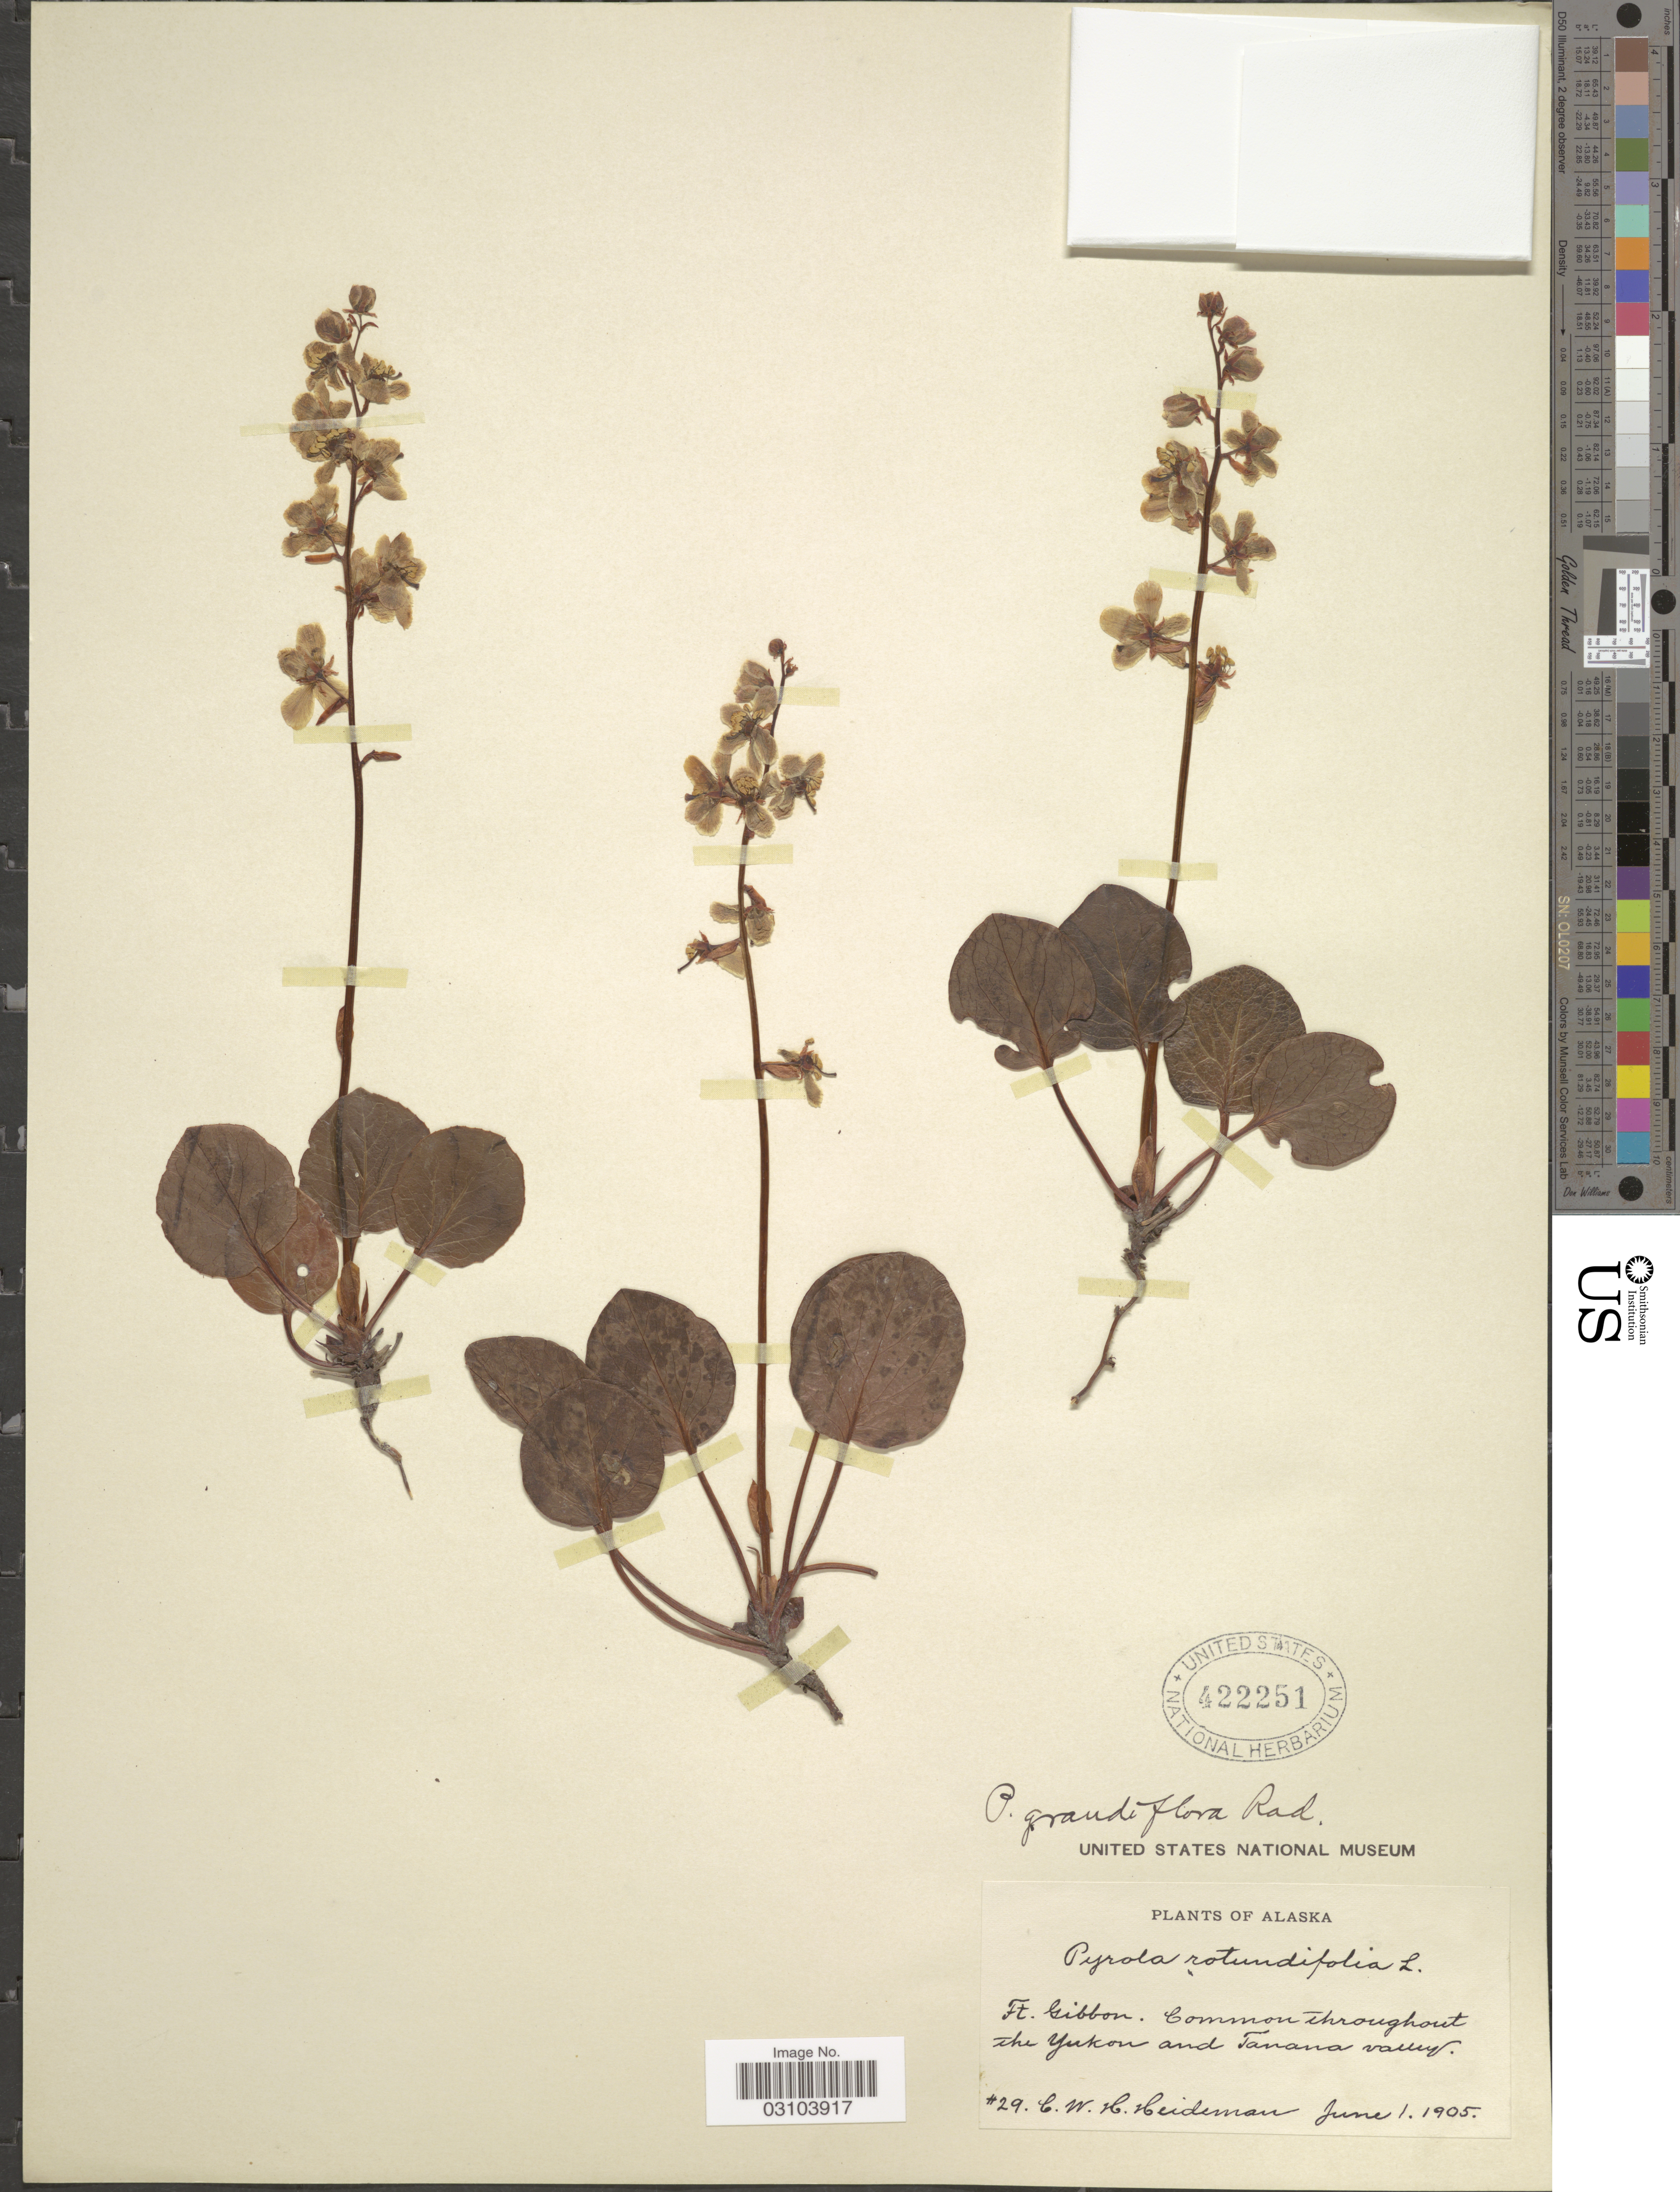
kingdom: Plantae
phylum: Tracheophyta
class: Magnoliopsida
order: Ericales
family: Ericaceae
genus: Pyrola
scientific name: Pyrola grandiflora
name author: Radius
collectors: C. Heideman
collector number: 29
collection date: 1905-06-01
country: United States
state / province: Alaska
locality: Ft. Gibbon. Common throughout the Yukon and Tanana valley.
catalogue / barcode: US 422251